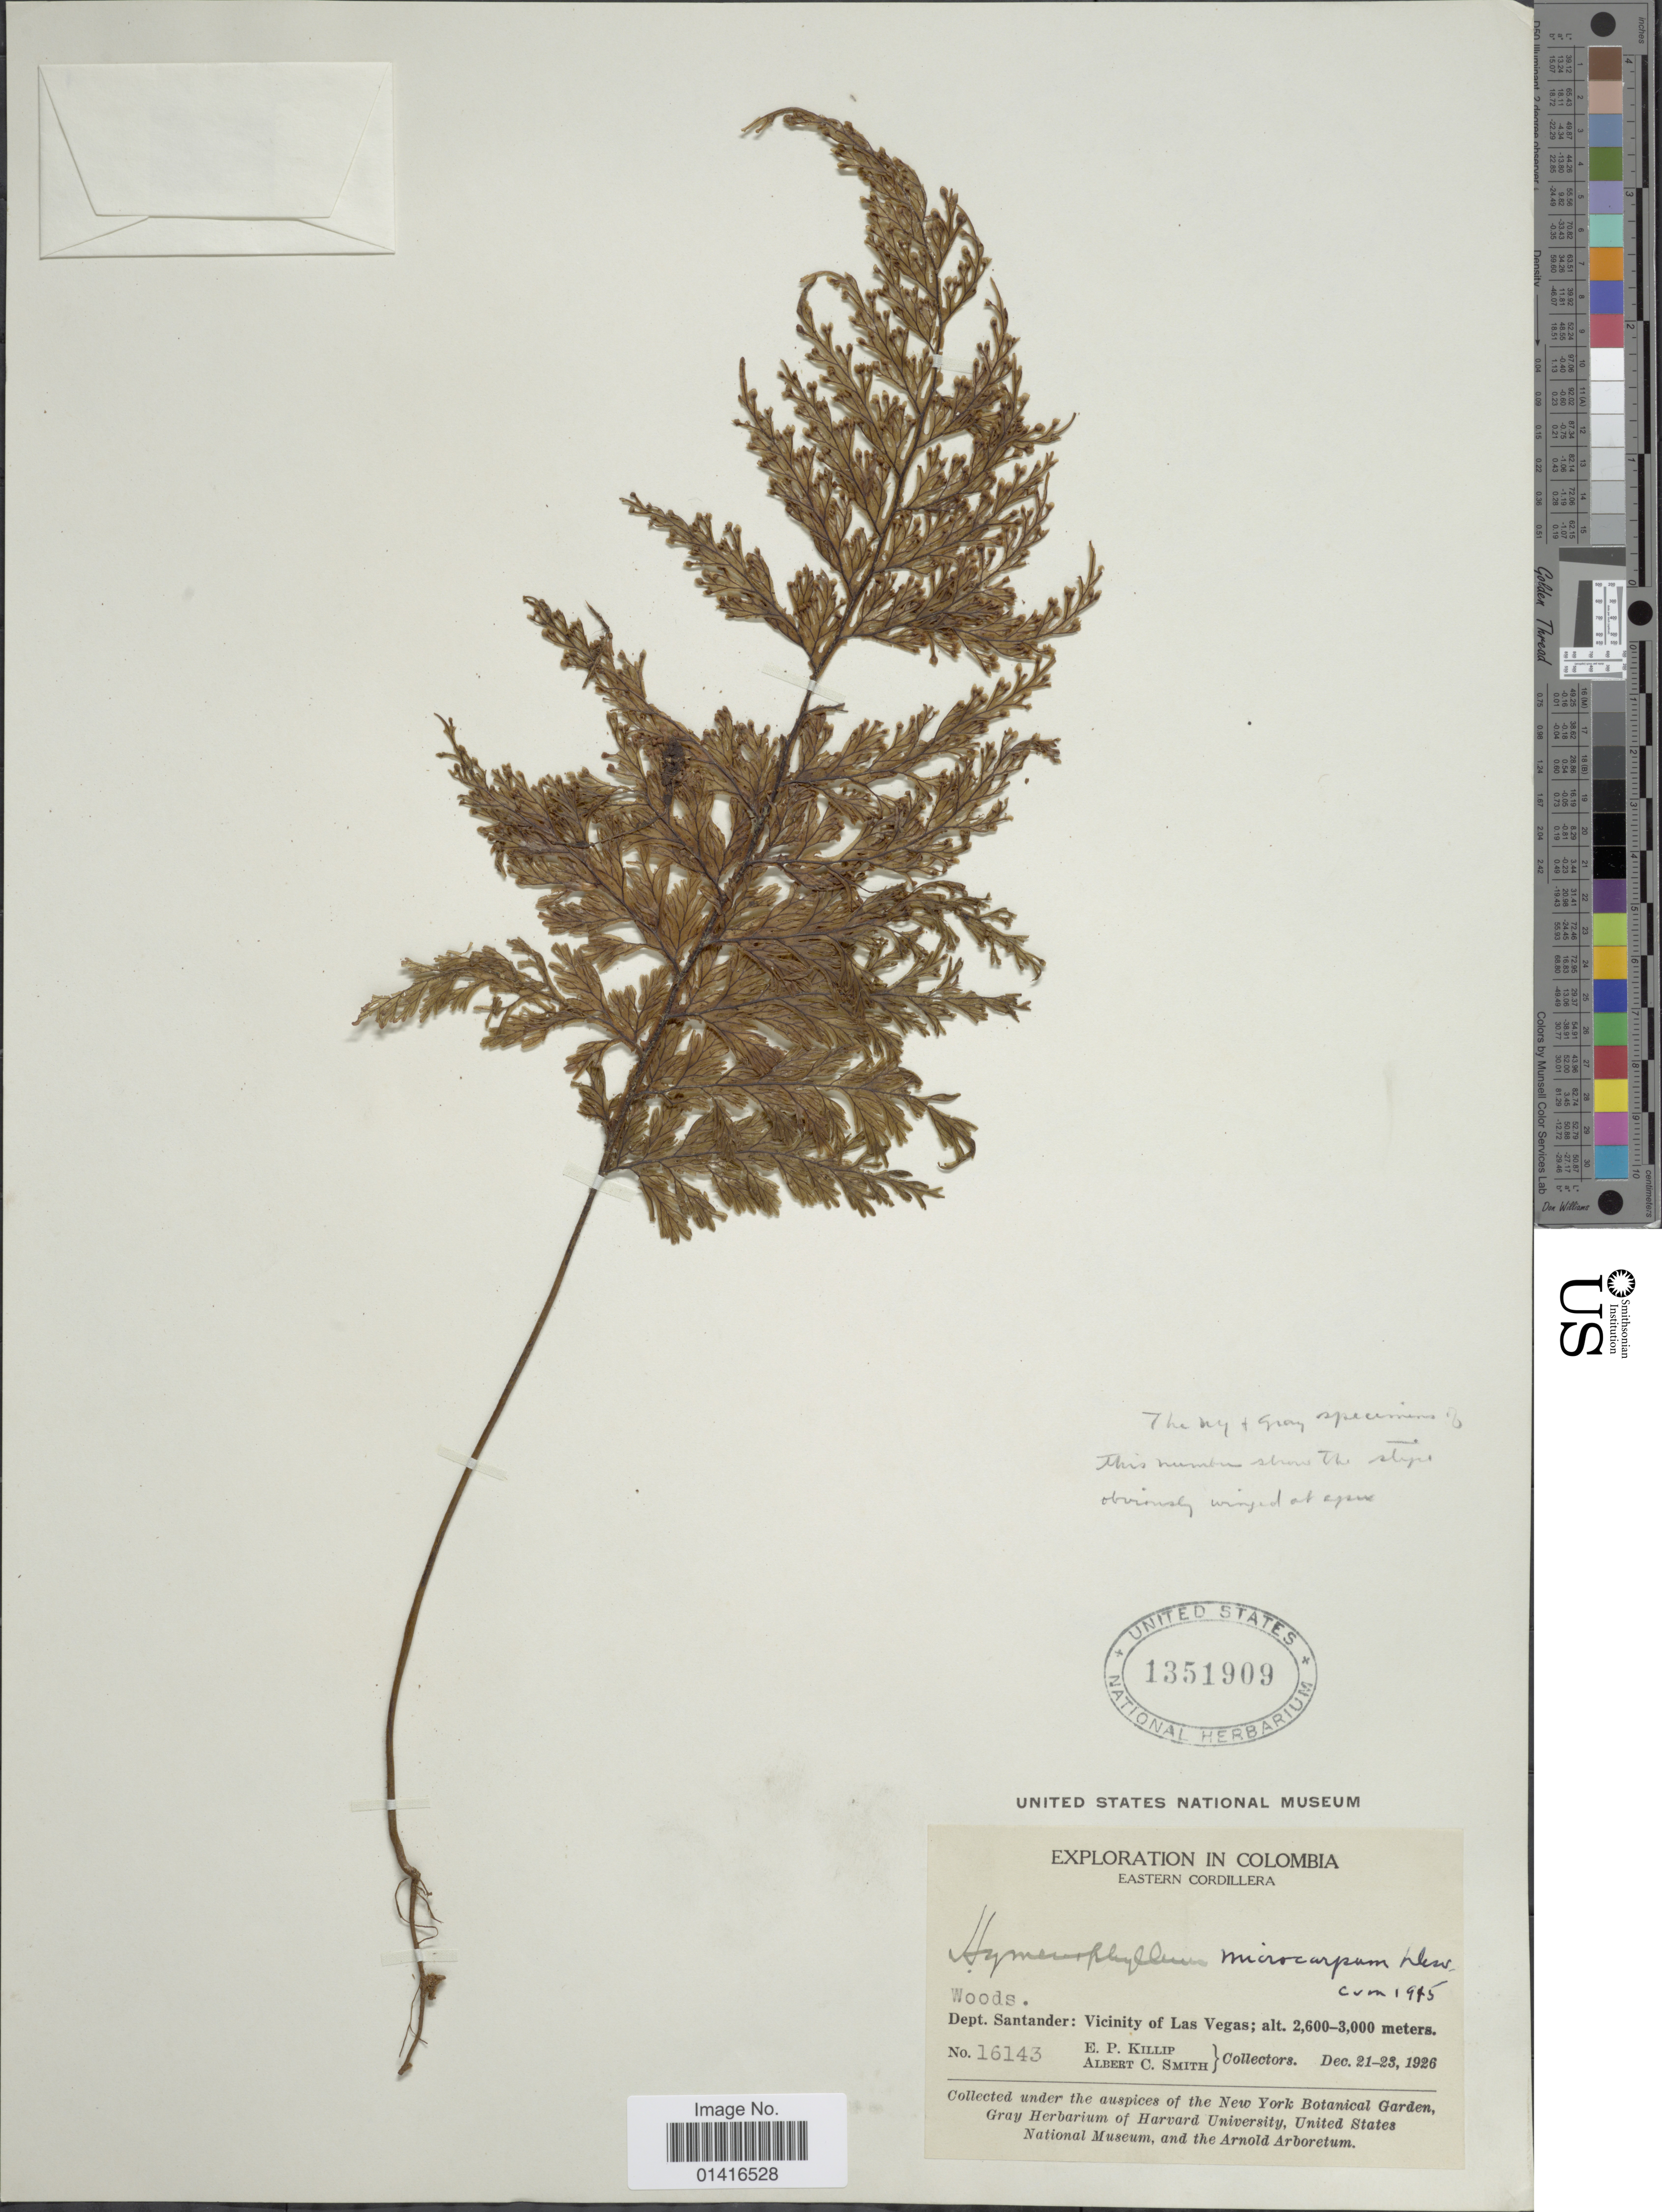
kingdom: Plantae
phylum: Tracheophyta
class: Polypodiopsida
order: Hymenophyllales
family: Hymenophyllaceae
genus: Hymenophyllum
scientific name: Hymenophyllum microcarpum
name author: (Desv.) Lellinger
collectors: E. P. Killip & A. C. Smith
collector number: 16143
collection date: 1926-12-21/1926-12-23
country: Colombia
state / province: Santander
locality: Eastern Cordillera. Vicinity of Las Vegas.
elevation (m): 2600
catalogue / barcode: US 1351909